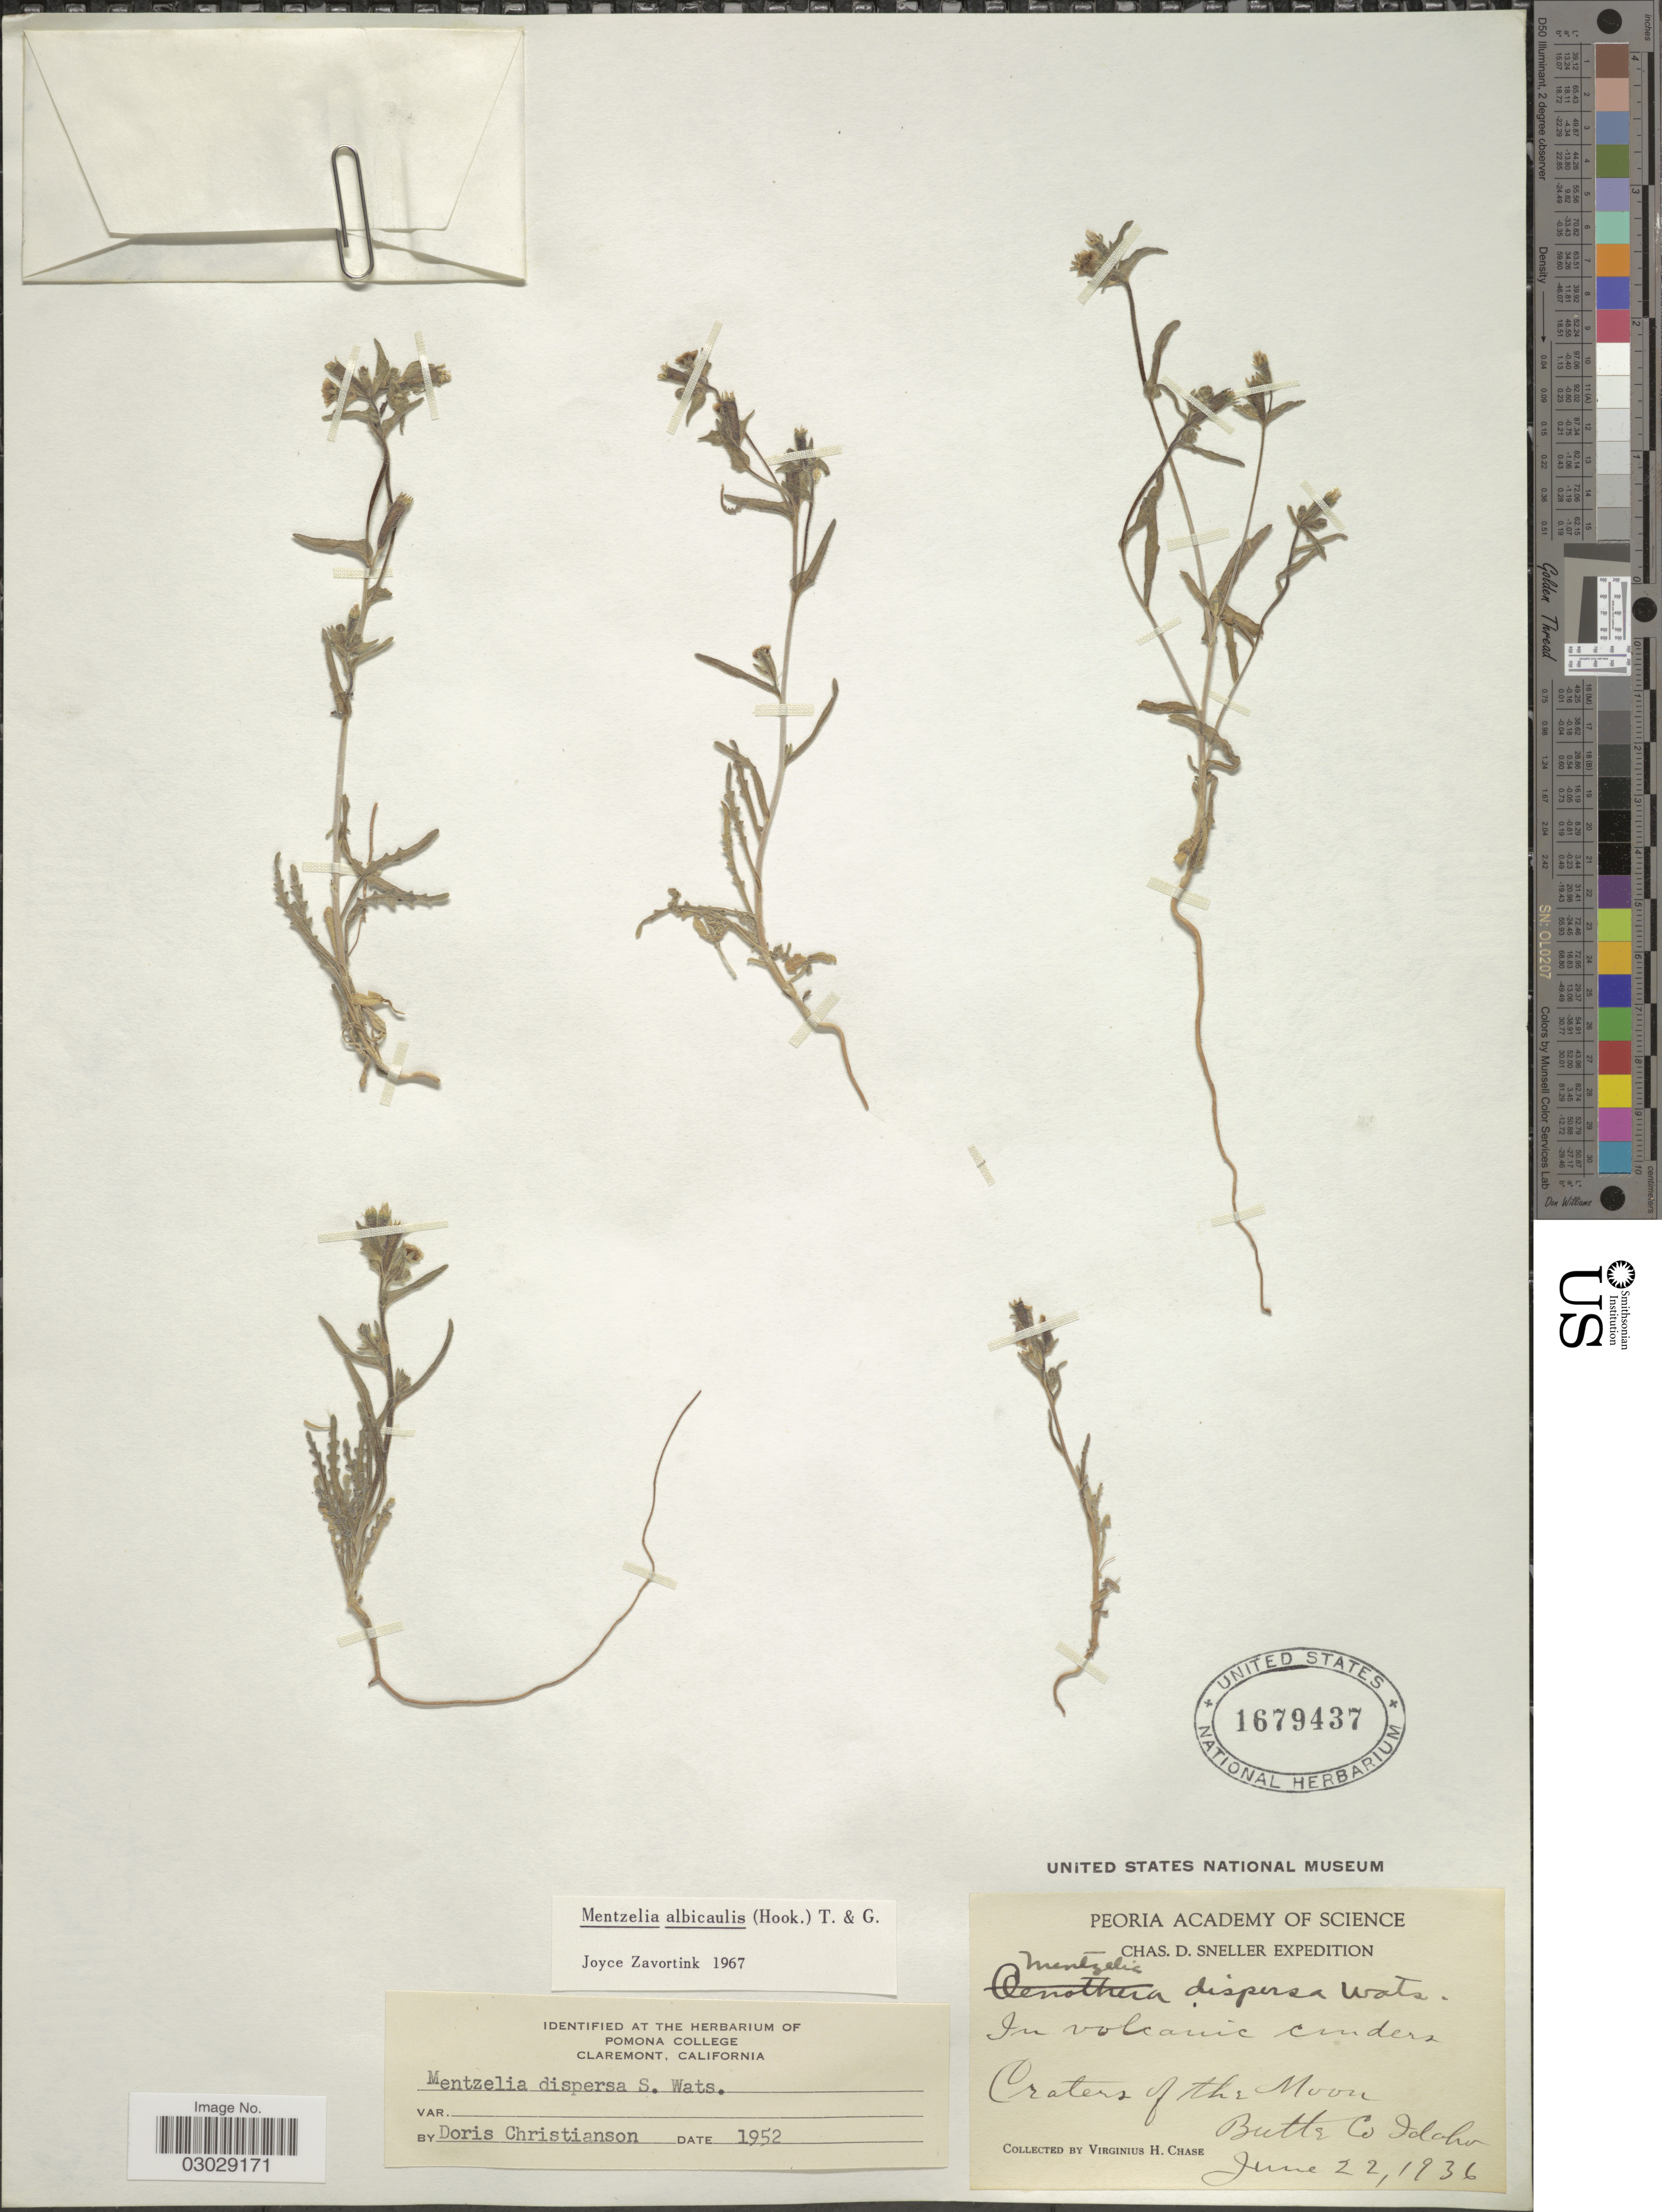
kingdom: Plantae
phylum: Tracheophyta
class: Magnoliopsida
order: Cornales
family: Loasaceae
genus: Mentzelia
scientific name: Mentzelia albicaulis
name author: (Douglas ex Hook.) Douglas ex Torr. & A. Gray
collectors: V. H. Chase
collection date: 1936-06-22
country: United States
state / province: Idaho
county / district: Butte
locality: Craters of the Moon.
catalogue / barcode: US 1679437